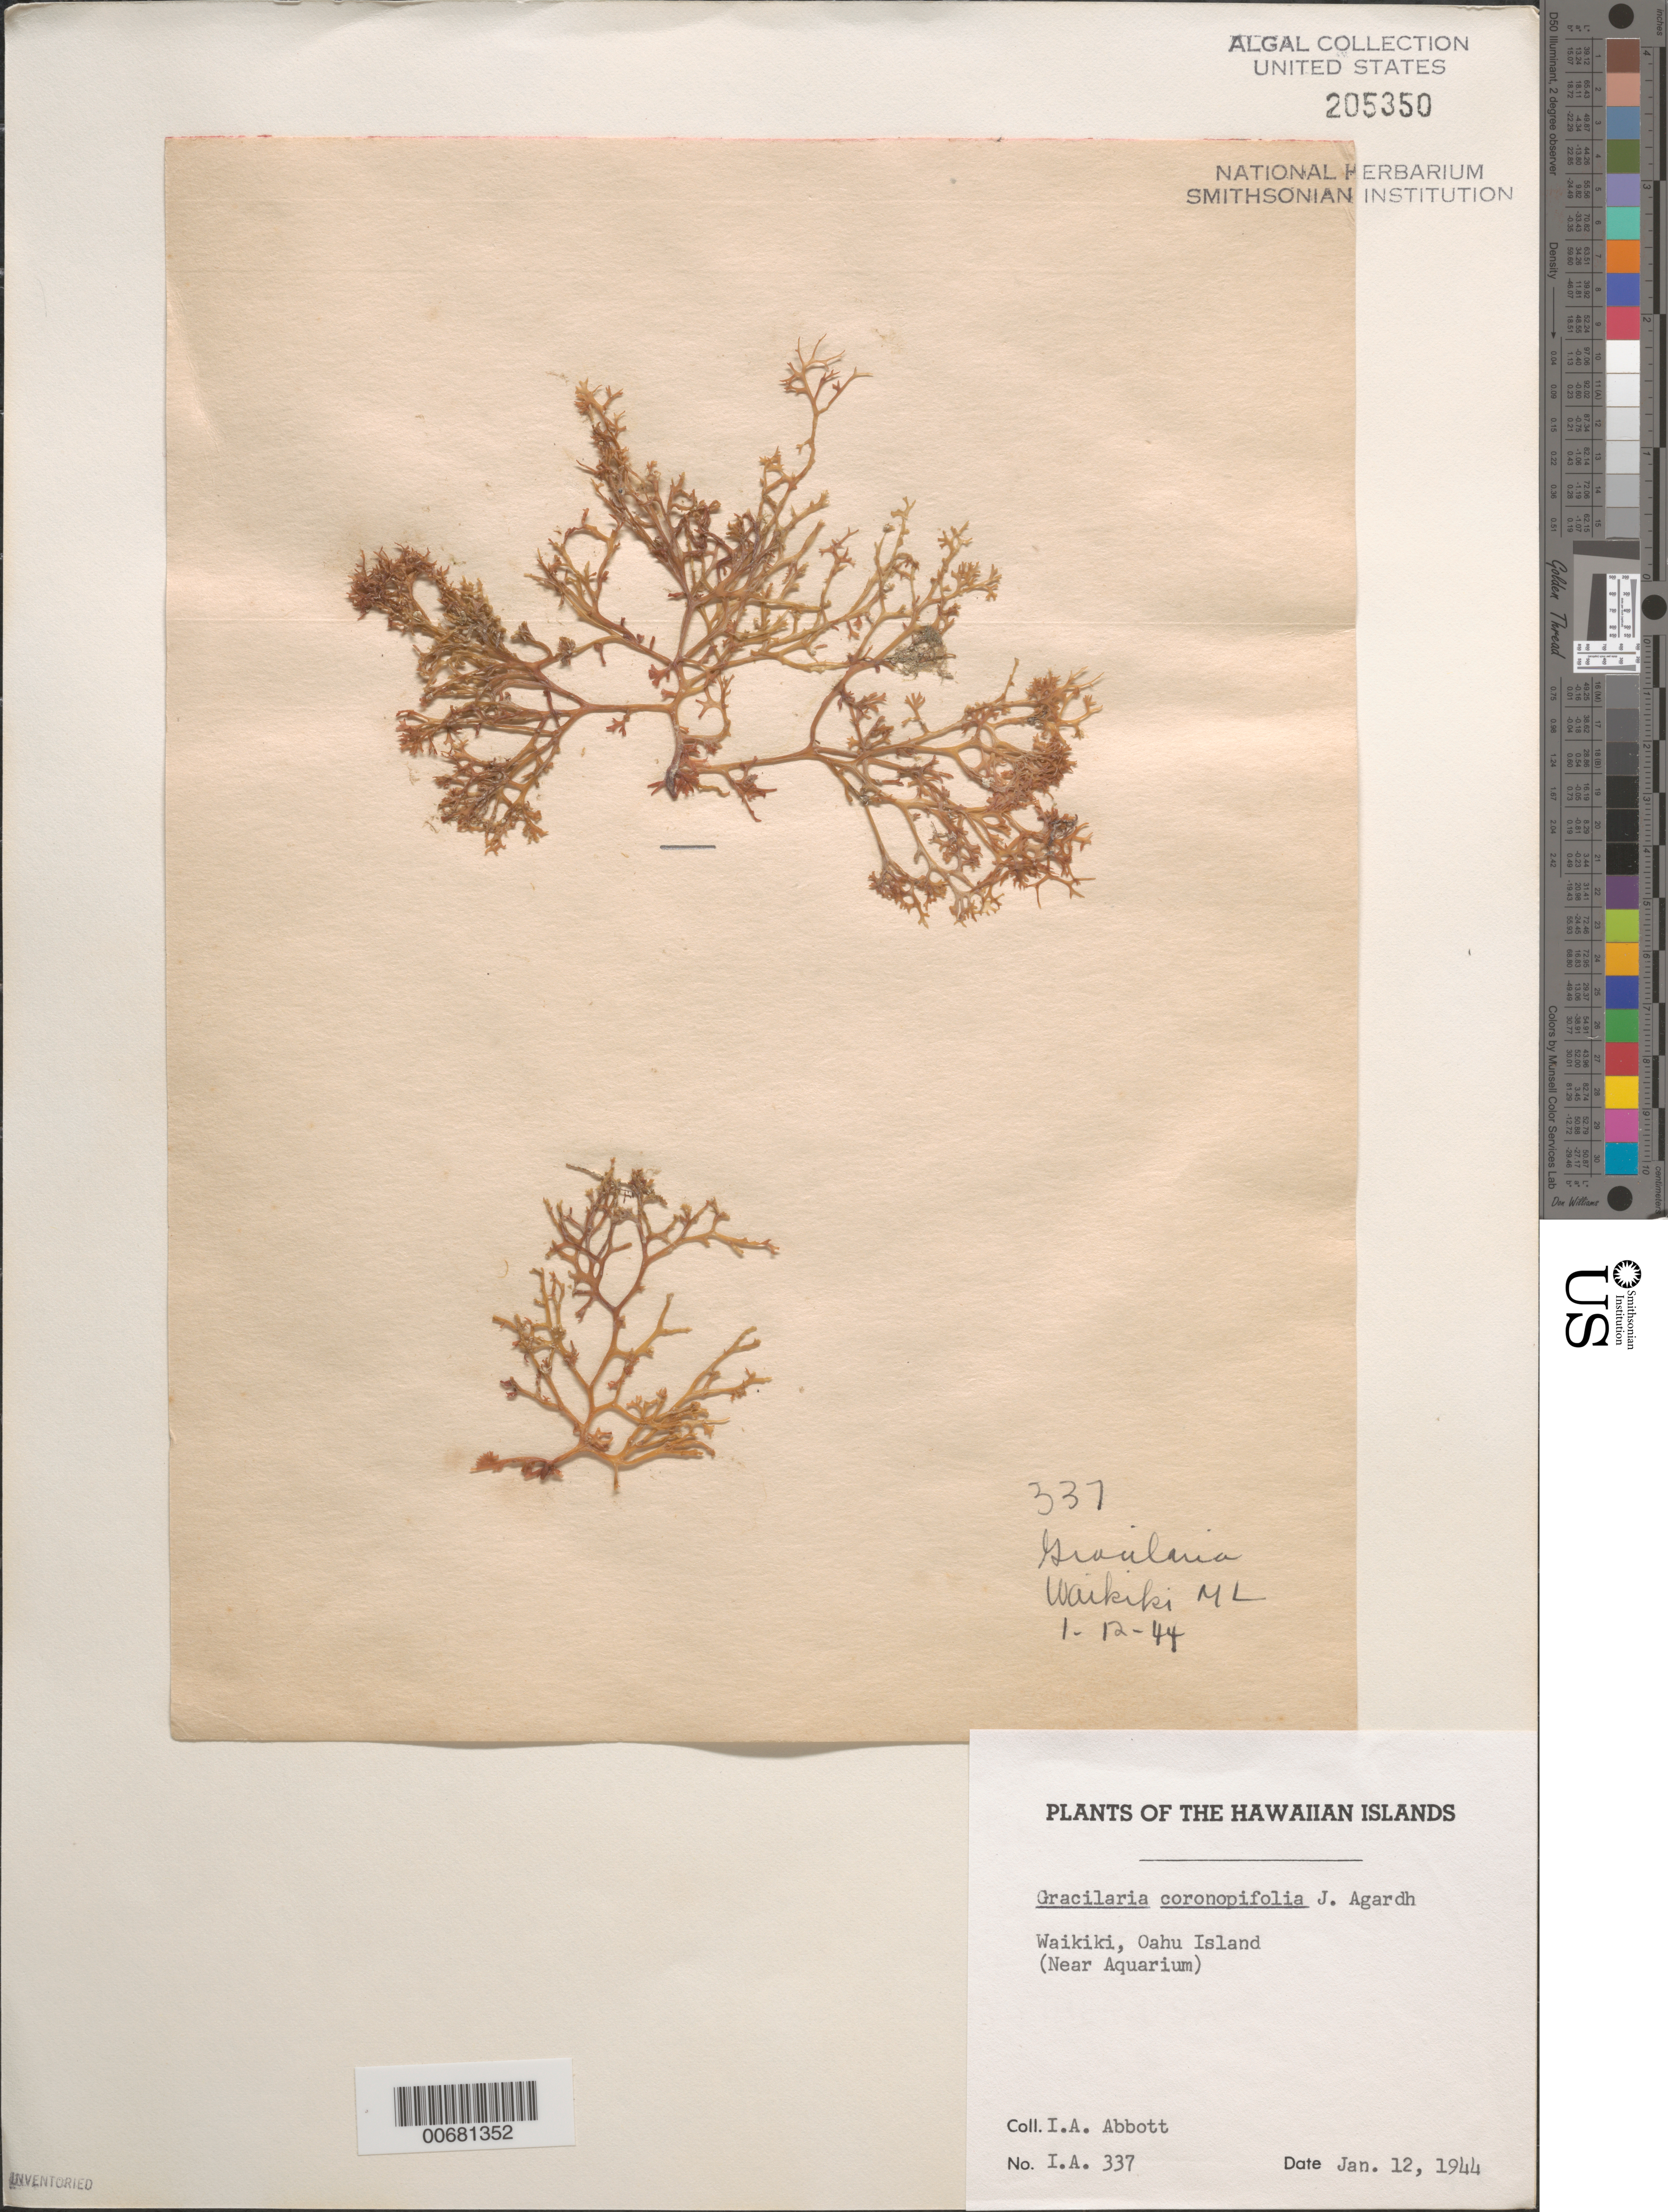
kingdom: Plantae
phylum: Rhodophyta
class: Florideophyceae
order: Gracilariales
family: Gracilariaceae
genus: Gracilaria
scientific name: Gracilaria coronopifolia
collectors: I. A. Abbott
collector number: IAA 337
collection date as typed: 12 Jan 1944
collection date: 1944-01-12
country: United States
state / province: Hawaii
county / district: Honolulu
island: Oahu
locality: Waikiki near Aquarium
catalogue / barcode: US 205350